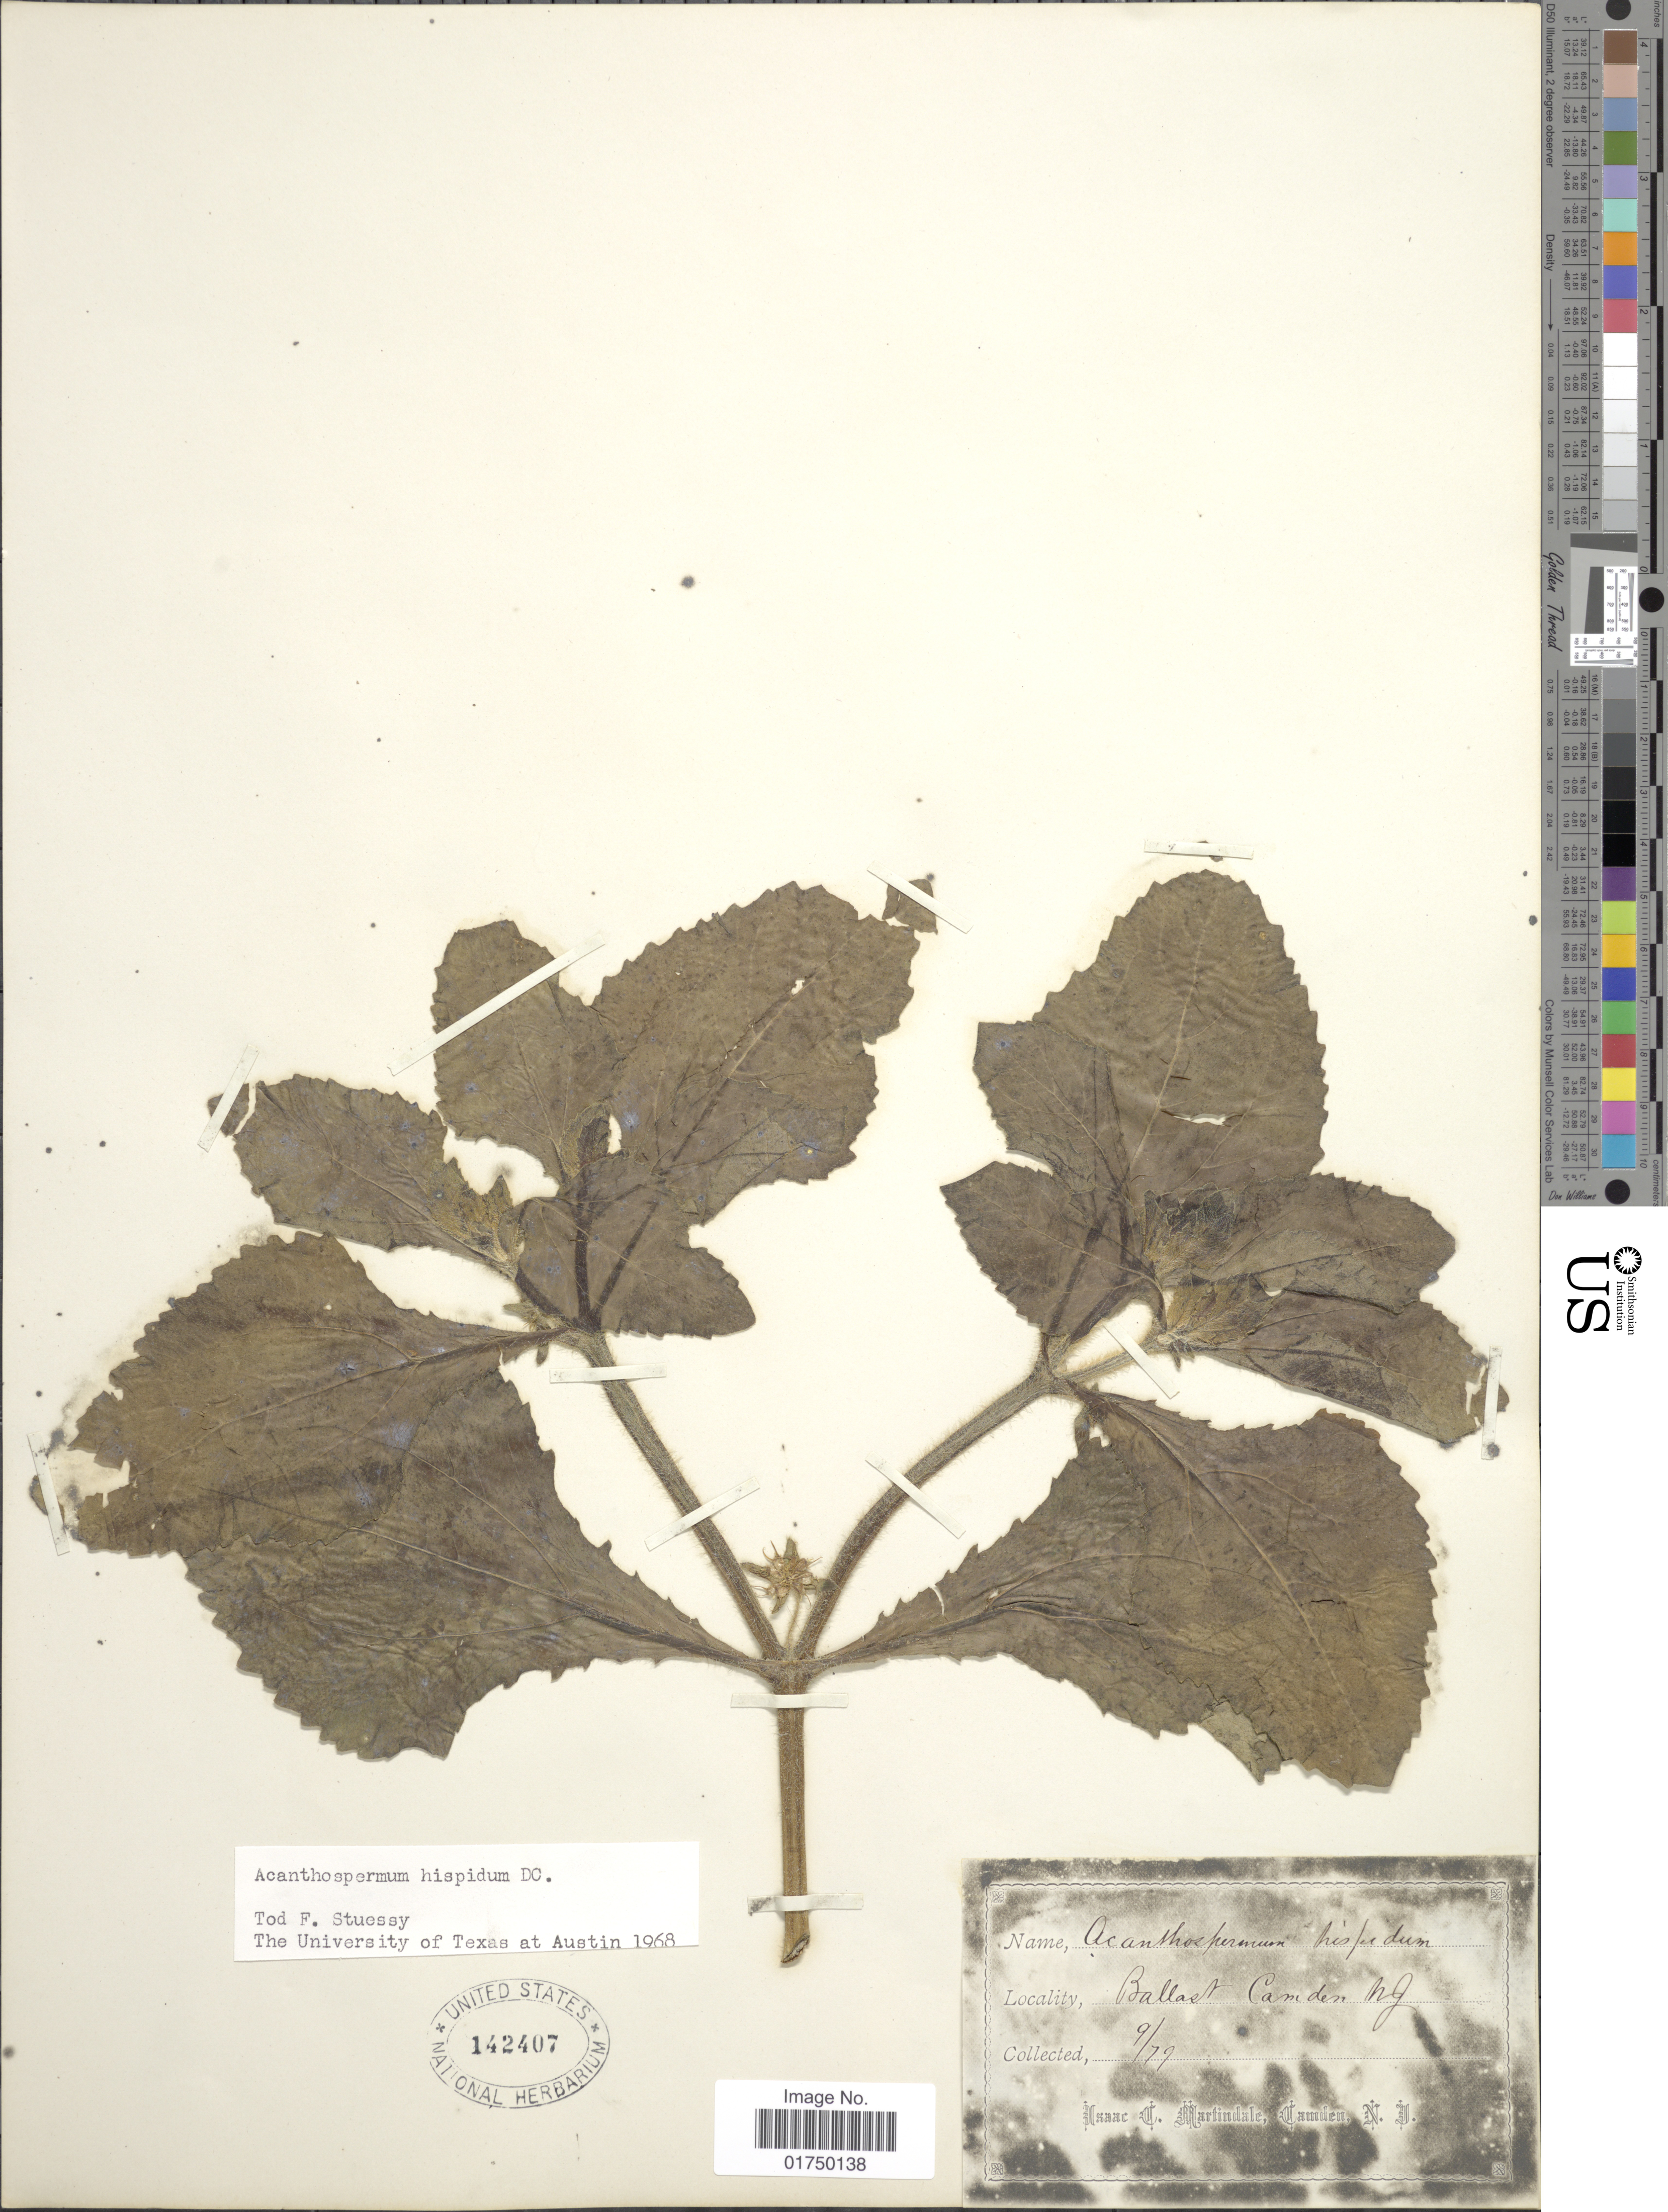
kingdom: Plantae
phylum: Tracheophyta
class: Magnoliopsida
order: Asterales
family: Asteraceae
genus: Acanthospermum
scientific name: Acanthospermum hispidum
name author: DC.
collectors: I. C. Martindale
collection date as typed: Transcribed d/m/y: /9/79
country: United States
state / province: New Jersey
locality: Ballast Camden NJ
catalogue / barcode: US 142407